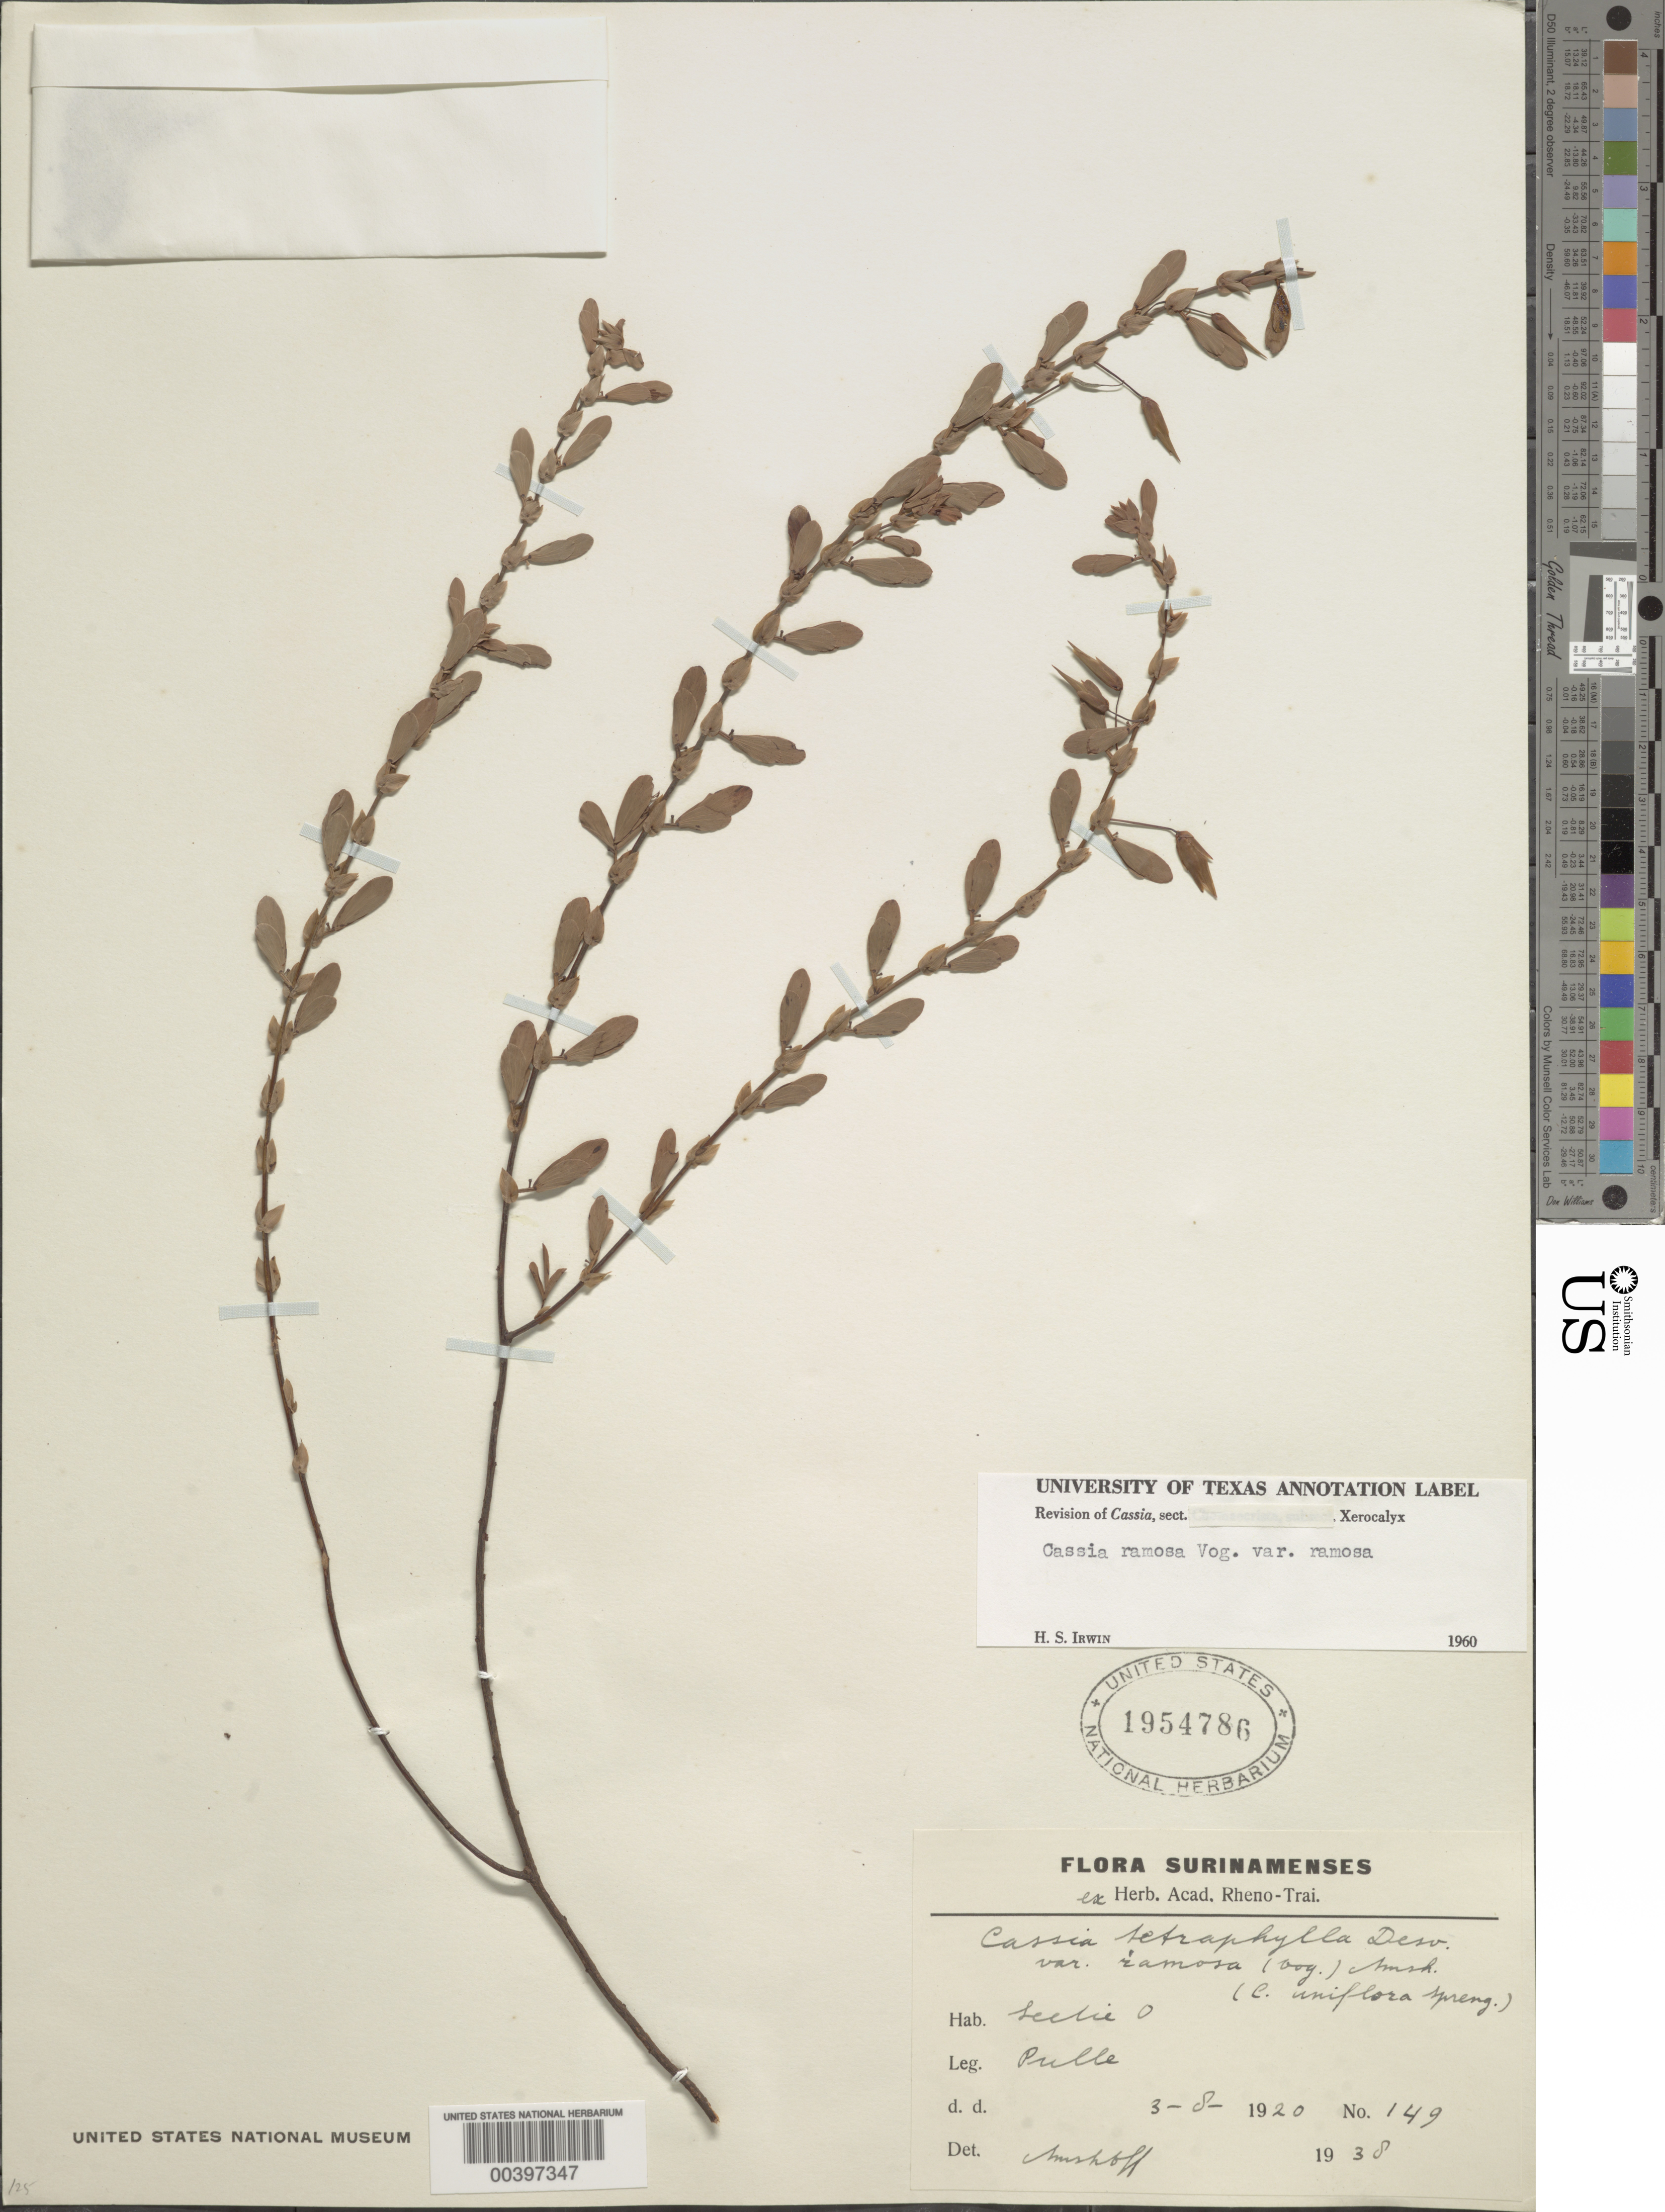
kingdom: Plantae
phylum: Tracheophyta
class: Magnoliopsida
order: Fabales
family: Fabaceae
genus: Chamaecrista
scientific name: Chamaecrista ramosa var. ramosa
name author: (Vogel) H.S. Irwin & Barneby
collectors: A. A. Pulle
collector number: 149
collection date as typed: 03 Aug 1920 or 08 Mar 1920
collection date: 1920-03-08 or 1920-08-03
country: Suriname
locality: Sectie o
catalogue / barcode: US 1954786